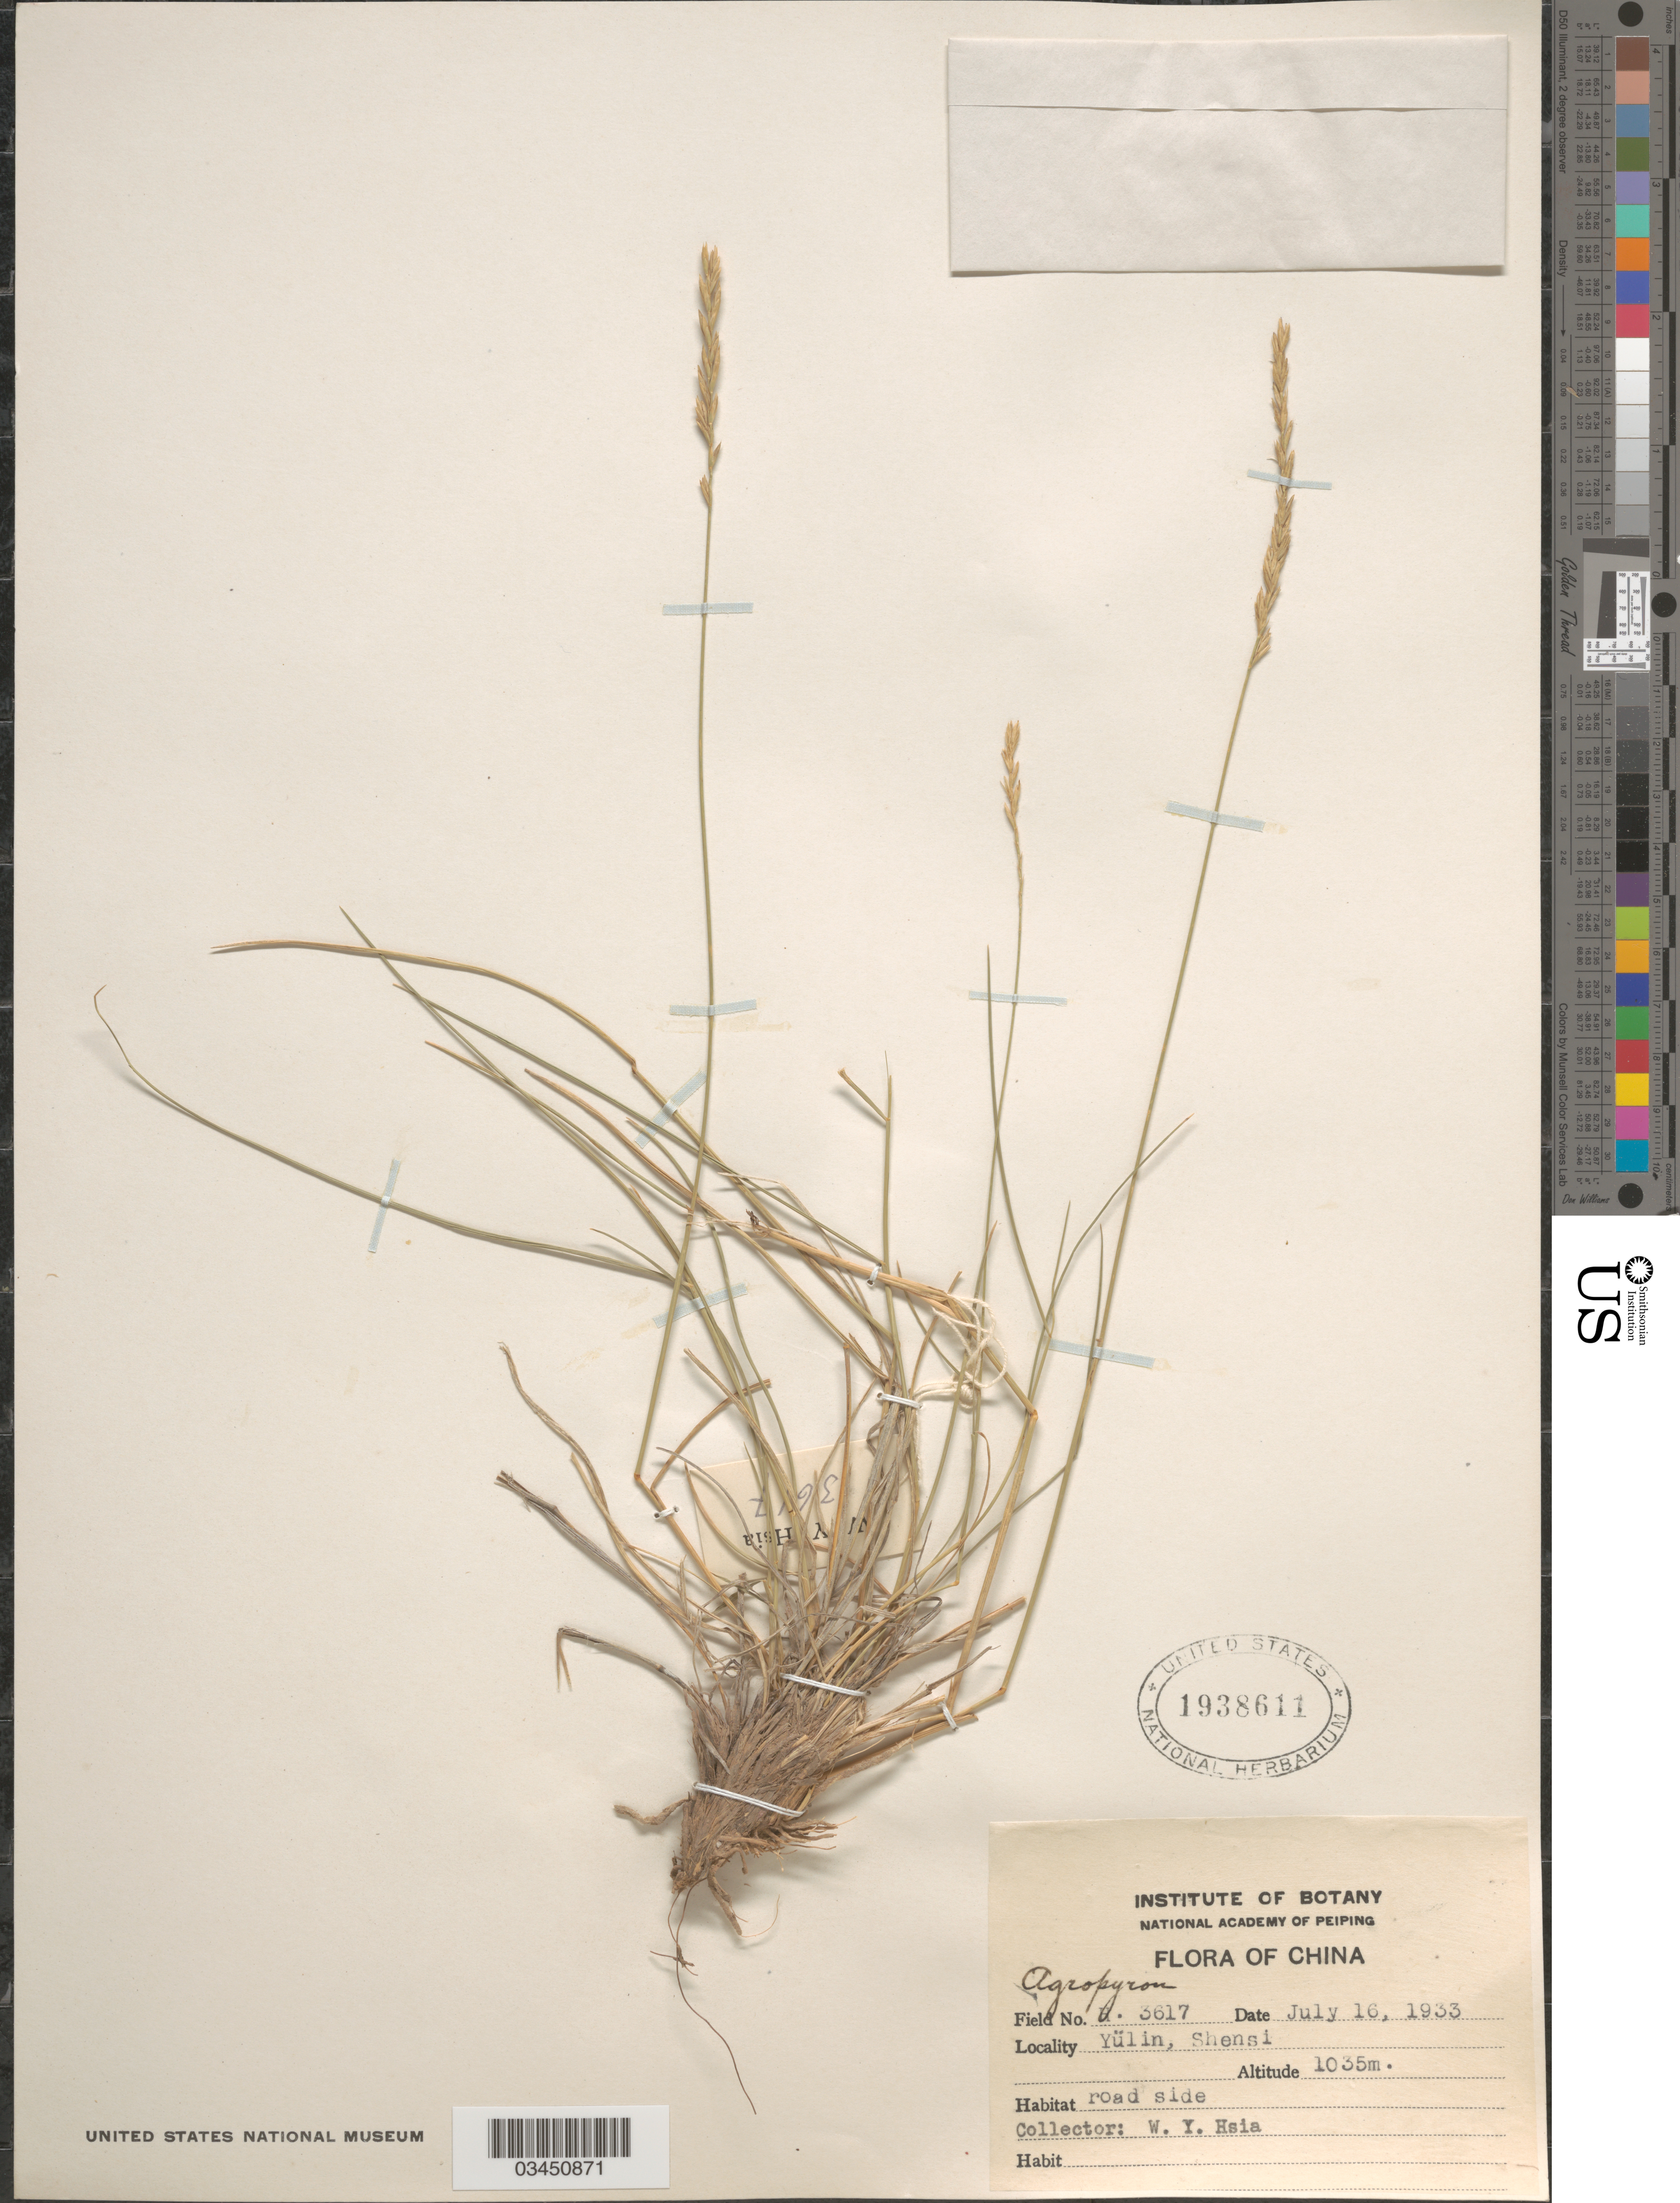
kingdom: Plantae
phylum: Tracheophyta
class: Liliopsida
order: Poales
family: Poaceae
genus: Elymus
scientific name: Elymus sp.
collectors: W. Hsia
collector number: H.3617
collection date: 1933-07-16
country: China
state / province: Shaanxi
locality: Yülin, Shensi. Roadside.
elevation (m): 1035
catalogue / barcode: US 1938611